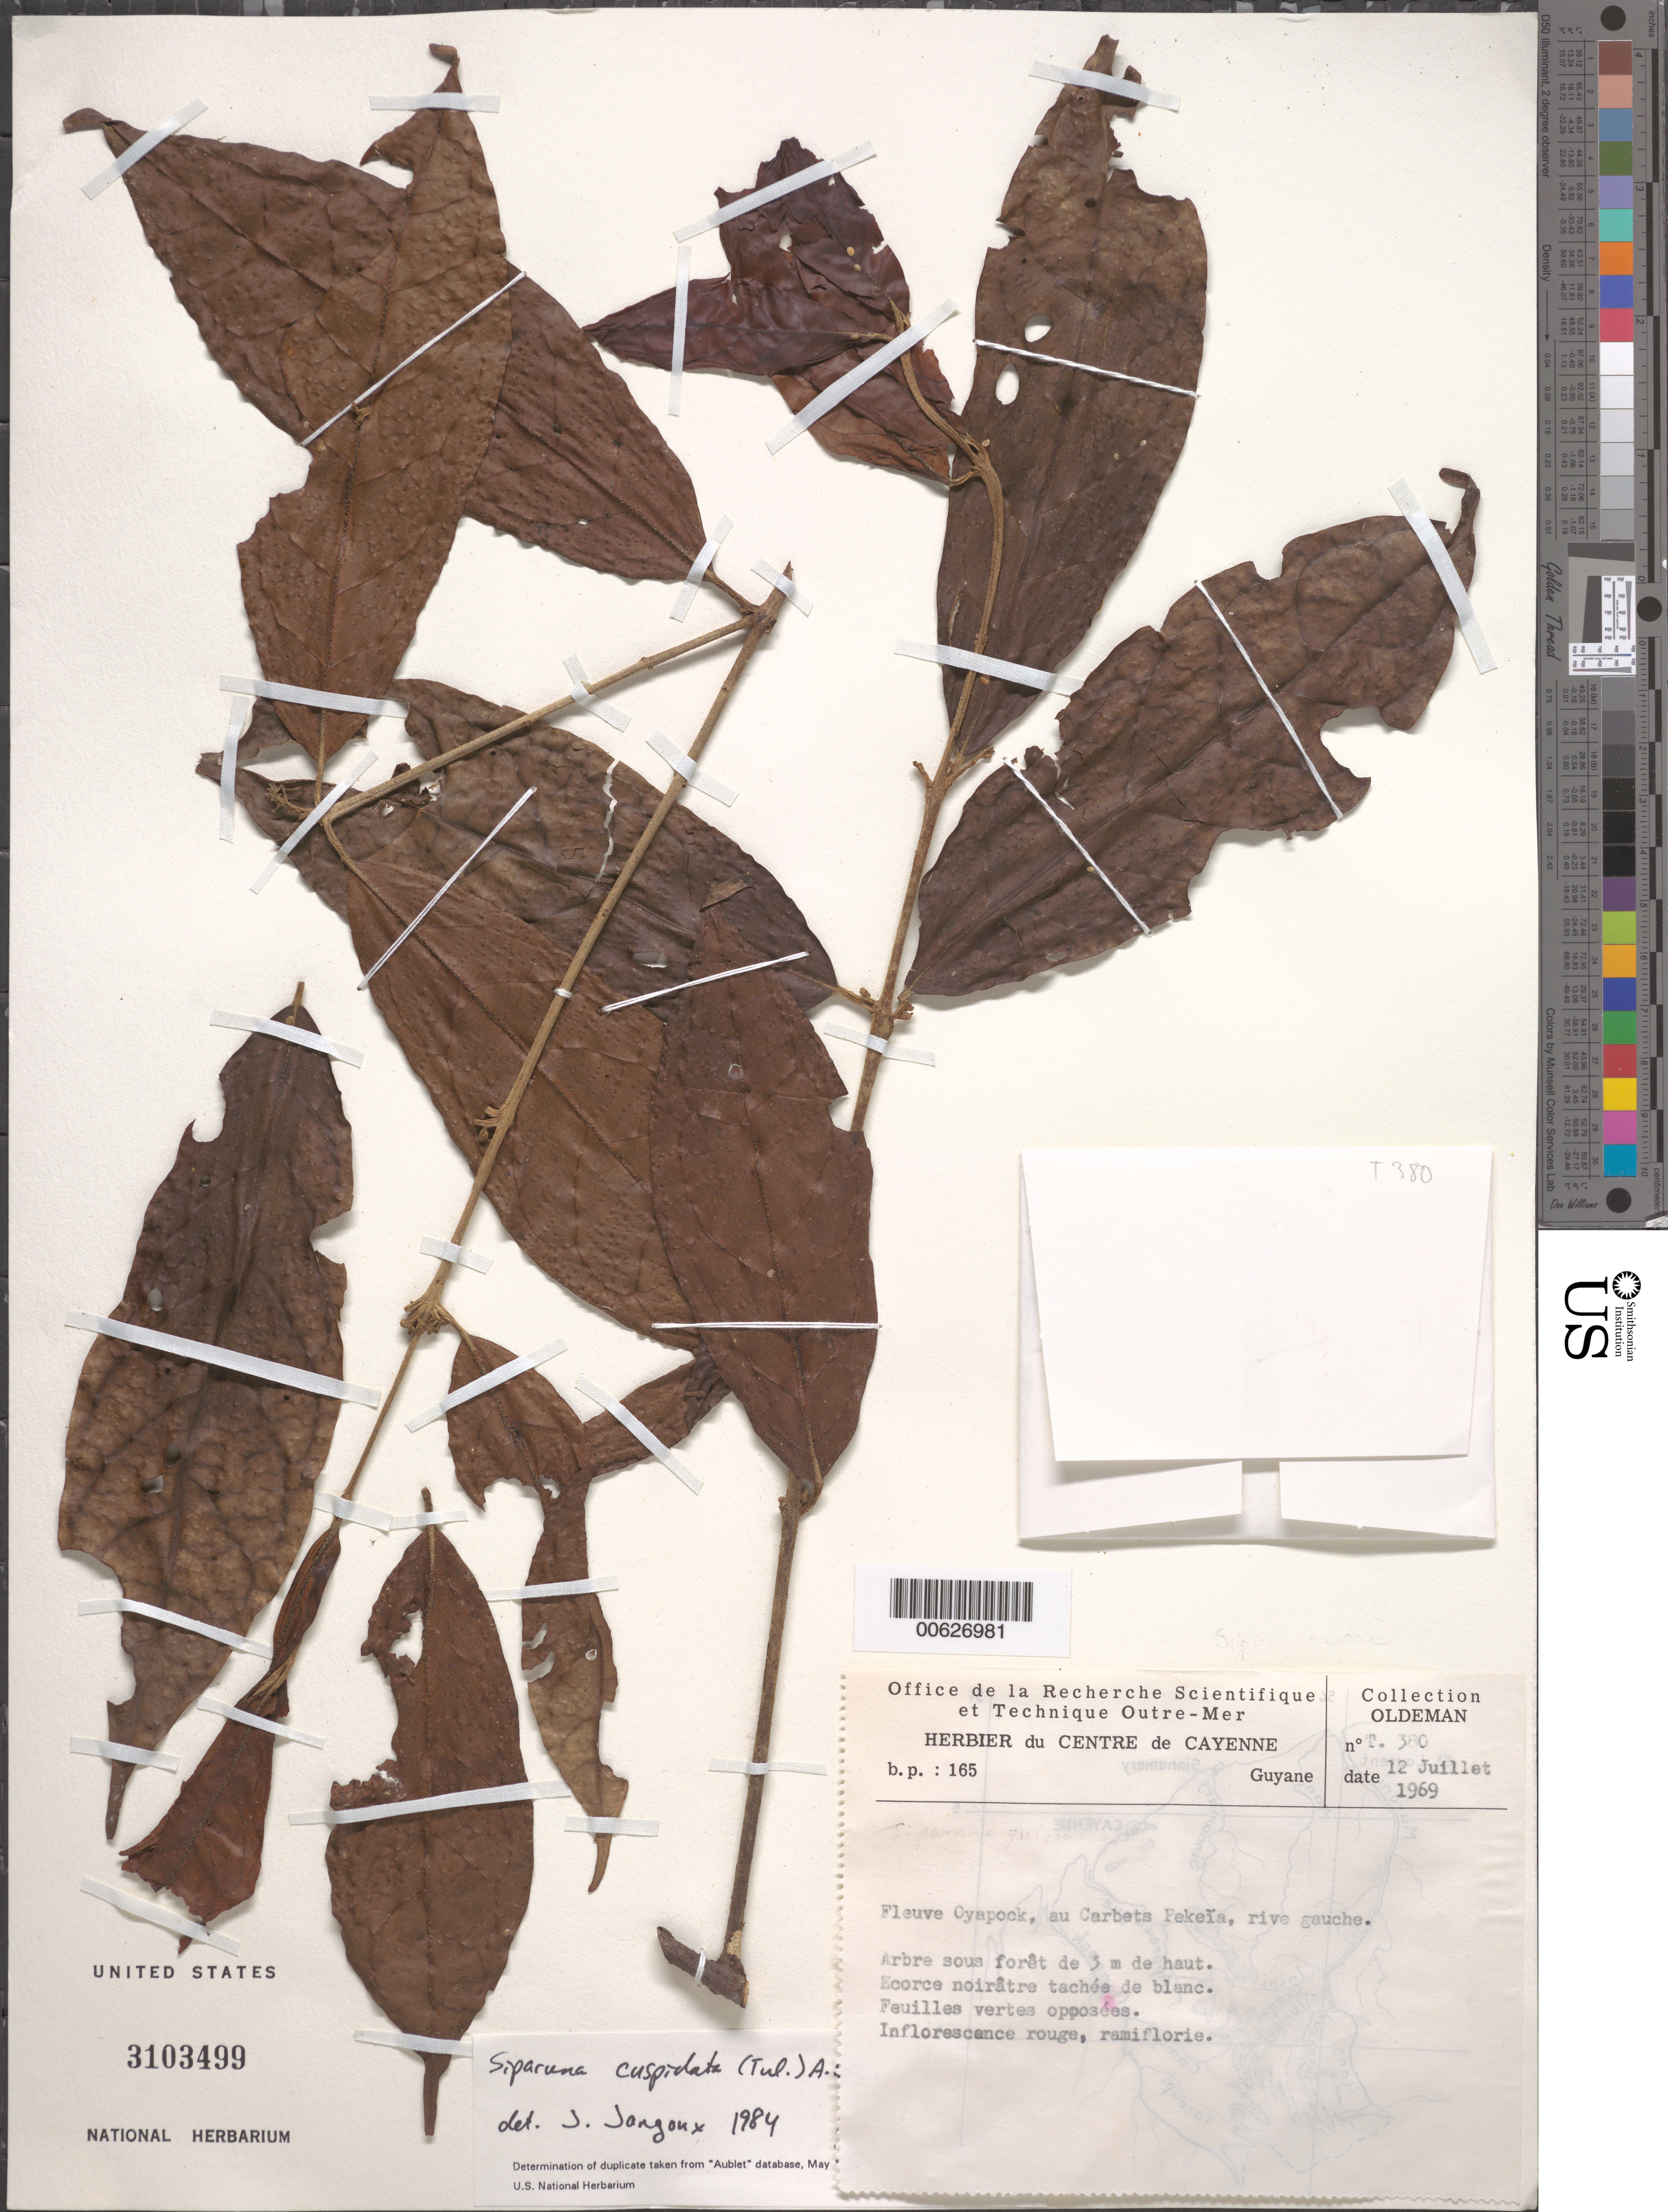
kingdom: Plantae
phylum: Tracheophyta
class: Magnoliopsida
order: Laurales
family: Siparunaceae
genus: Siparuna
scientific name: Siparuna cuspidata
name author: (Tul.) A. DC.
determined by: Jangoux, J. I. G.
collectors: R. Oldeman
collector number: T 380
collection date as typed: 12-Jul-69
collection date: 1969-07-12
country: French Guiana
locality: Fleuve Oyapock, au Carbets Pekeïa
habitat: Rive gauche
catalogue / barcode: US 3103499